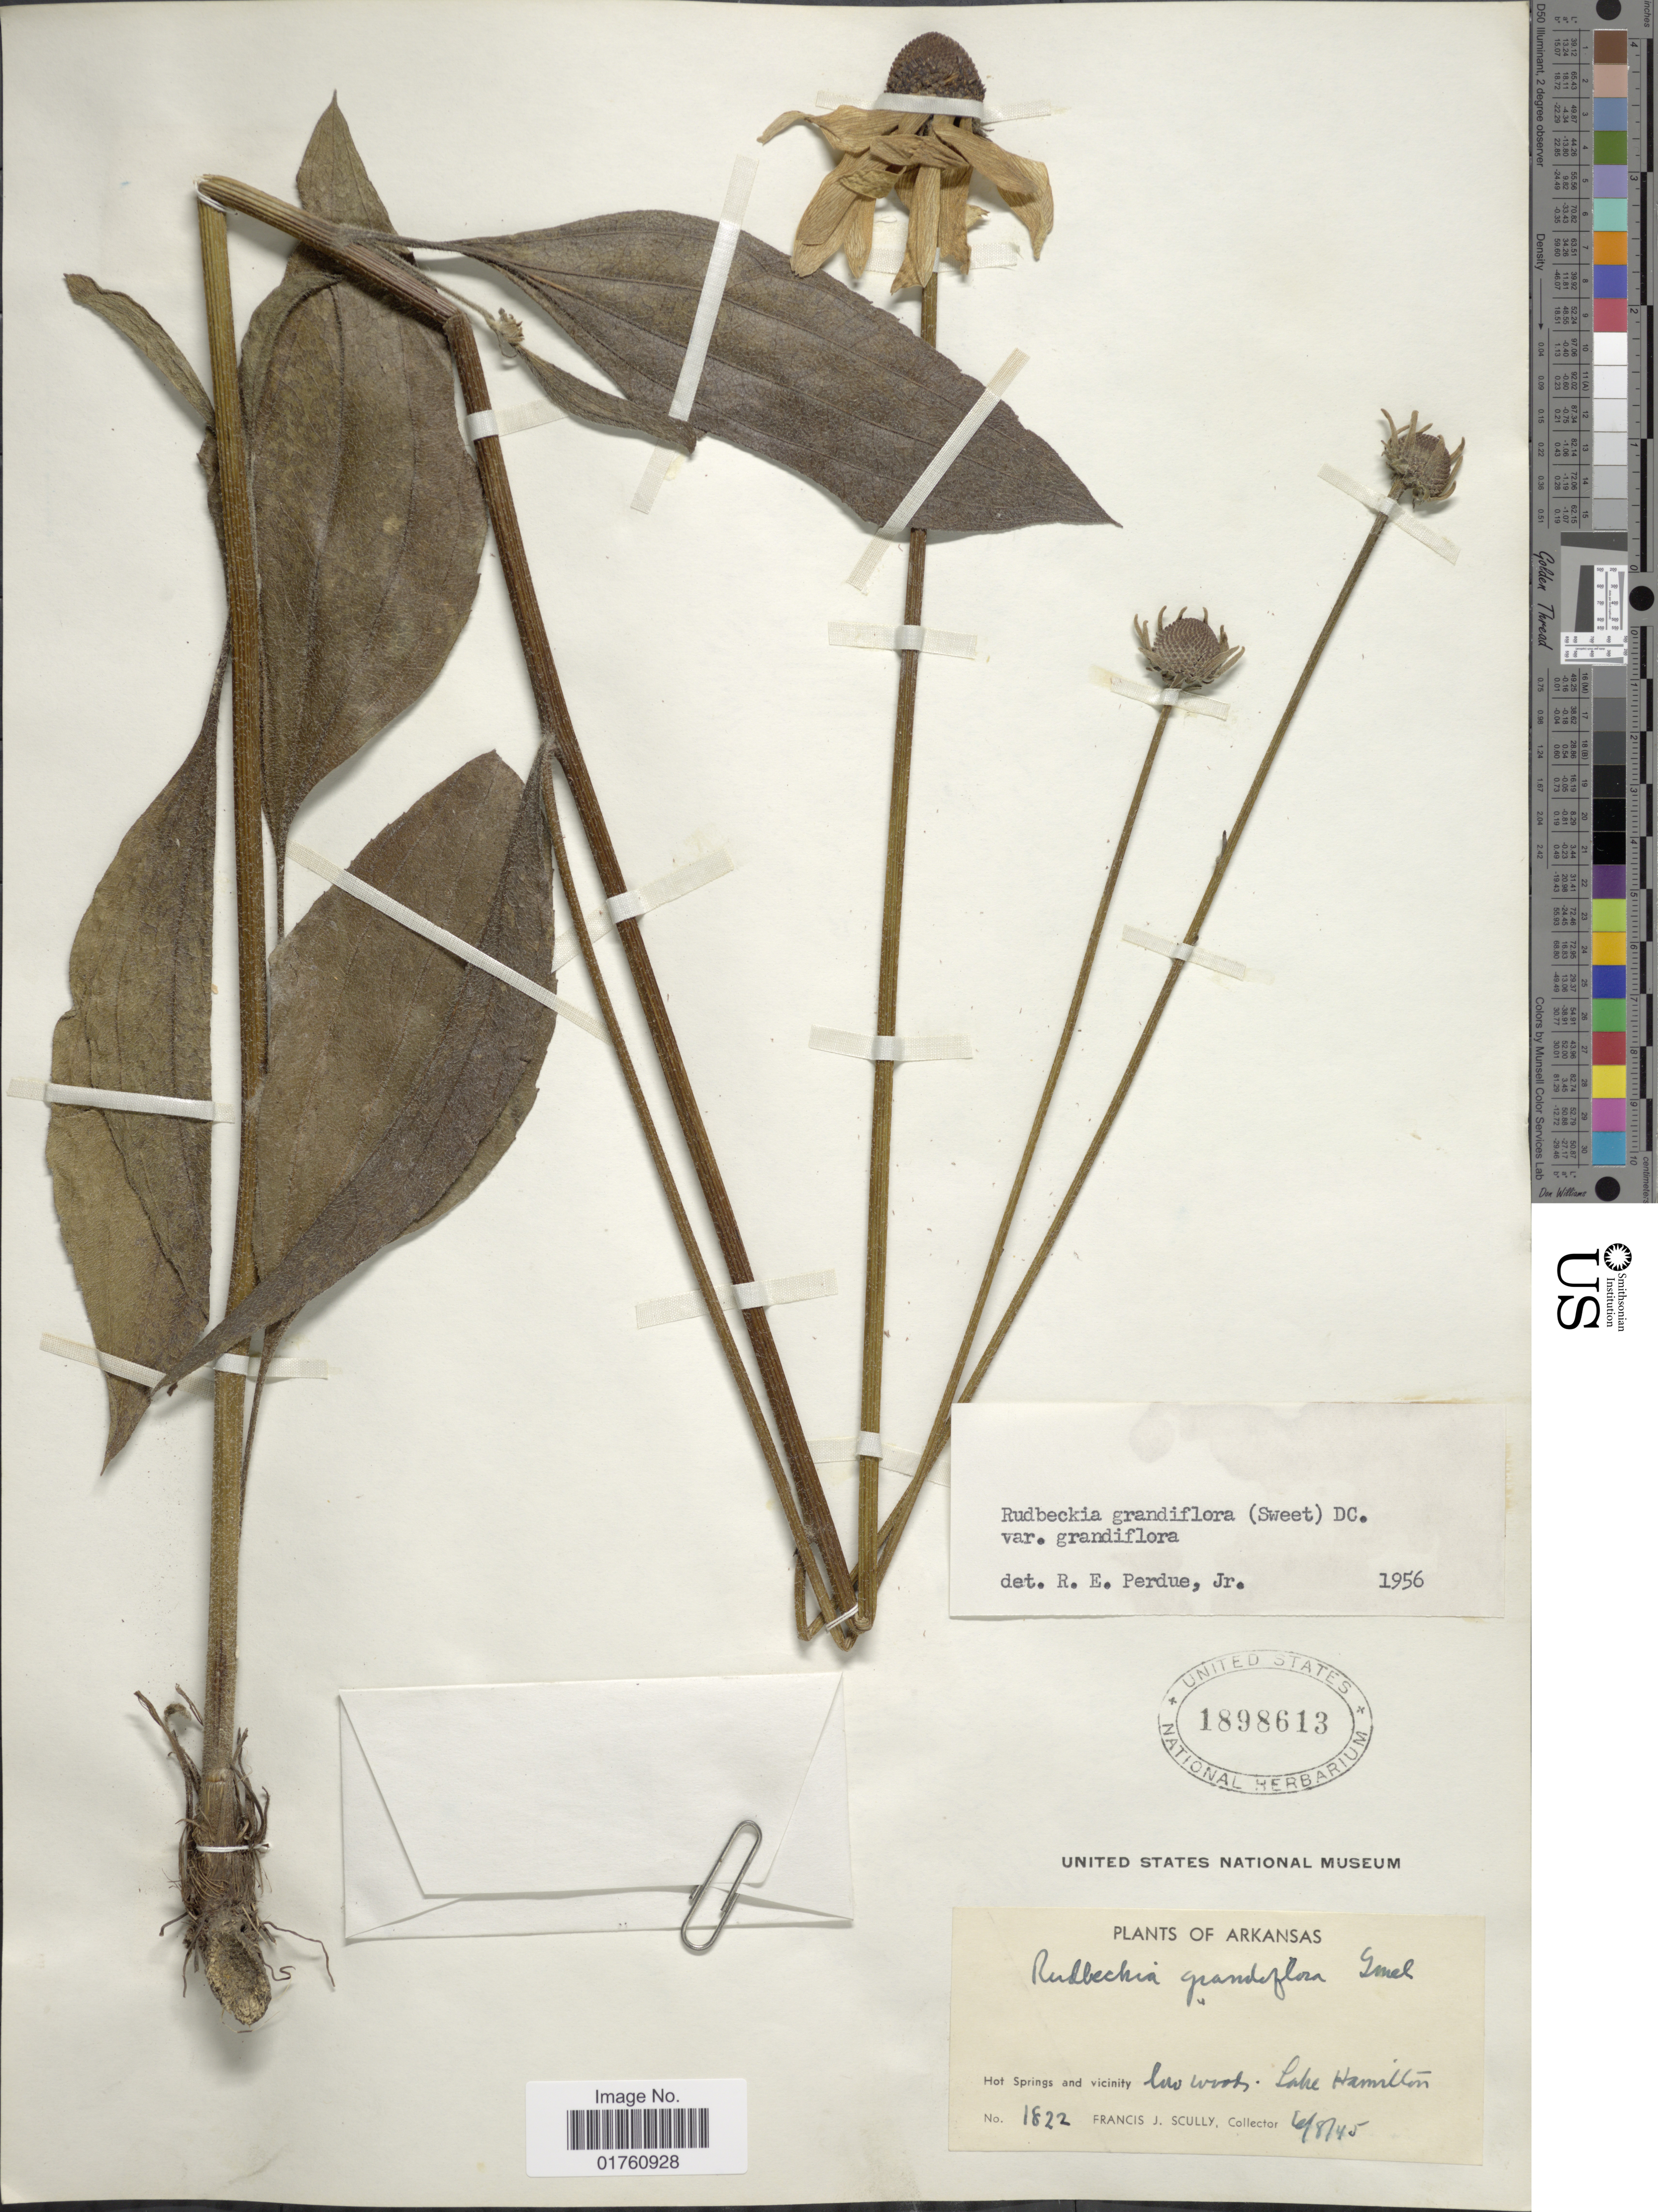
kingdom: Plantae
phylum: Tracheophyta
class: Magnoliopsida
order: Asterales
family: Asteraceae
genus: Rudbeckia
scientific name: Rudbeckia grandiflora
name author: (Sweet) J.F. Gmel. ex DC.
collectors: F. J. Scully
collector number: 1822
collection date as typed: Transcribed d/m/y: 8/6/45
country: United States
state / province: Arkansas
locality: Hot Springs and vicinity low woods, lake Hamilton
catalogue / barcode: US 1898613